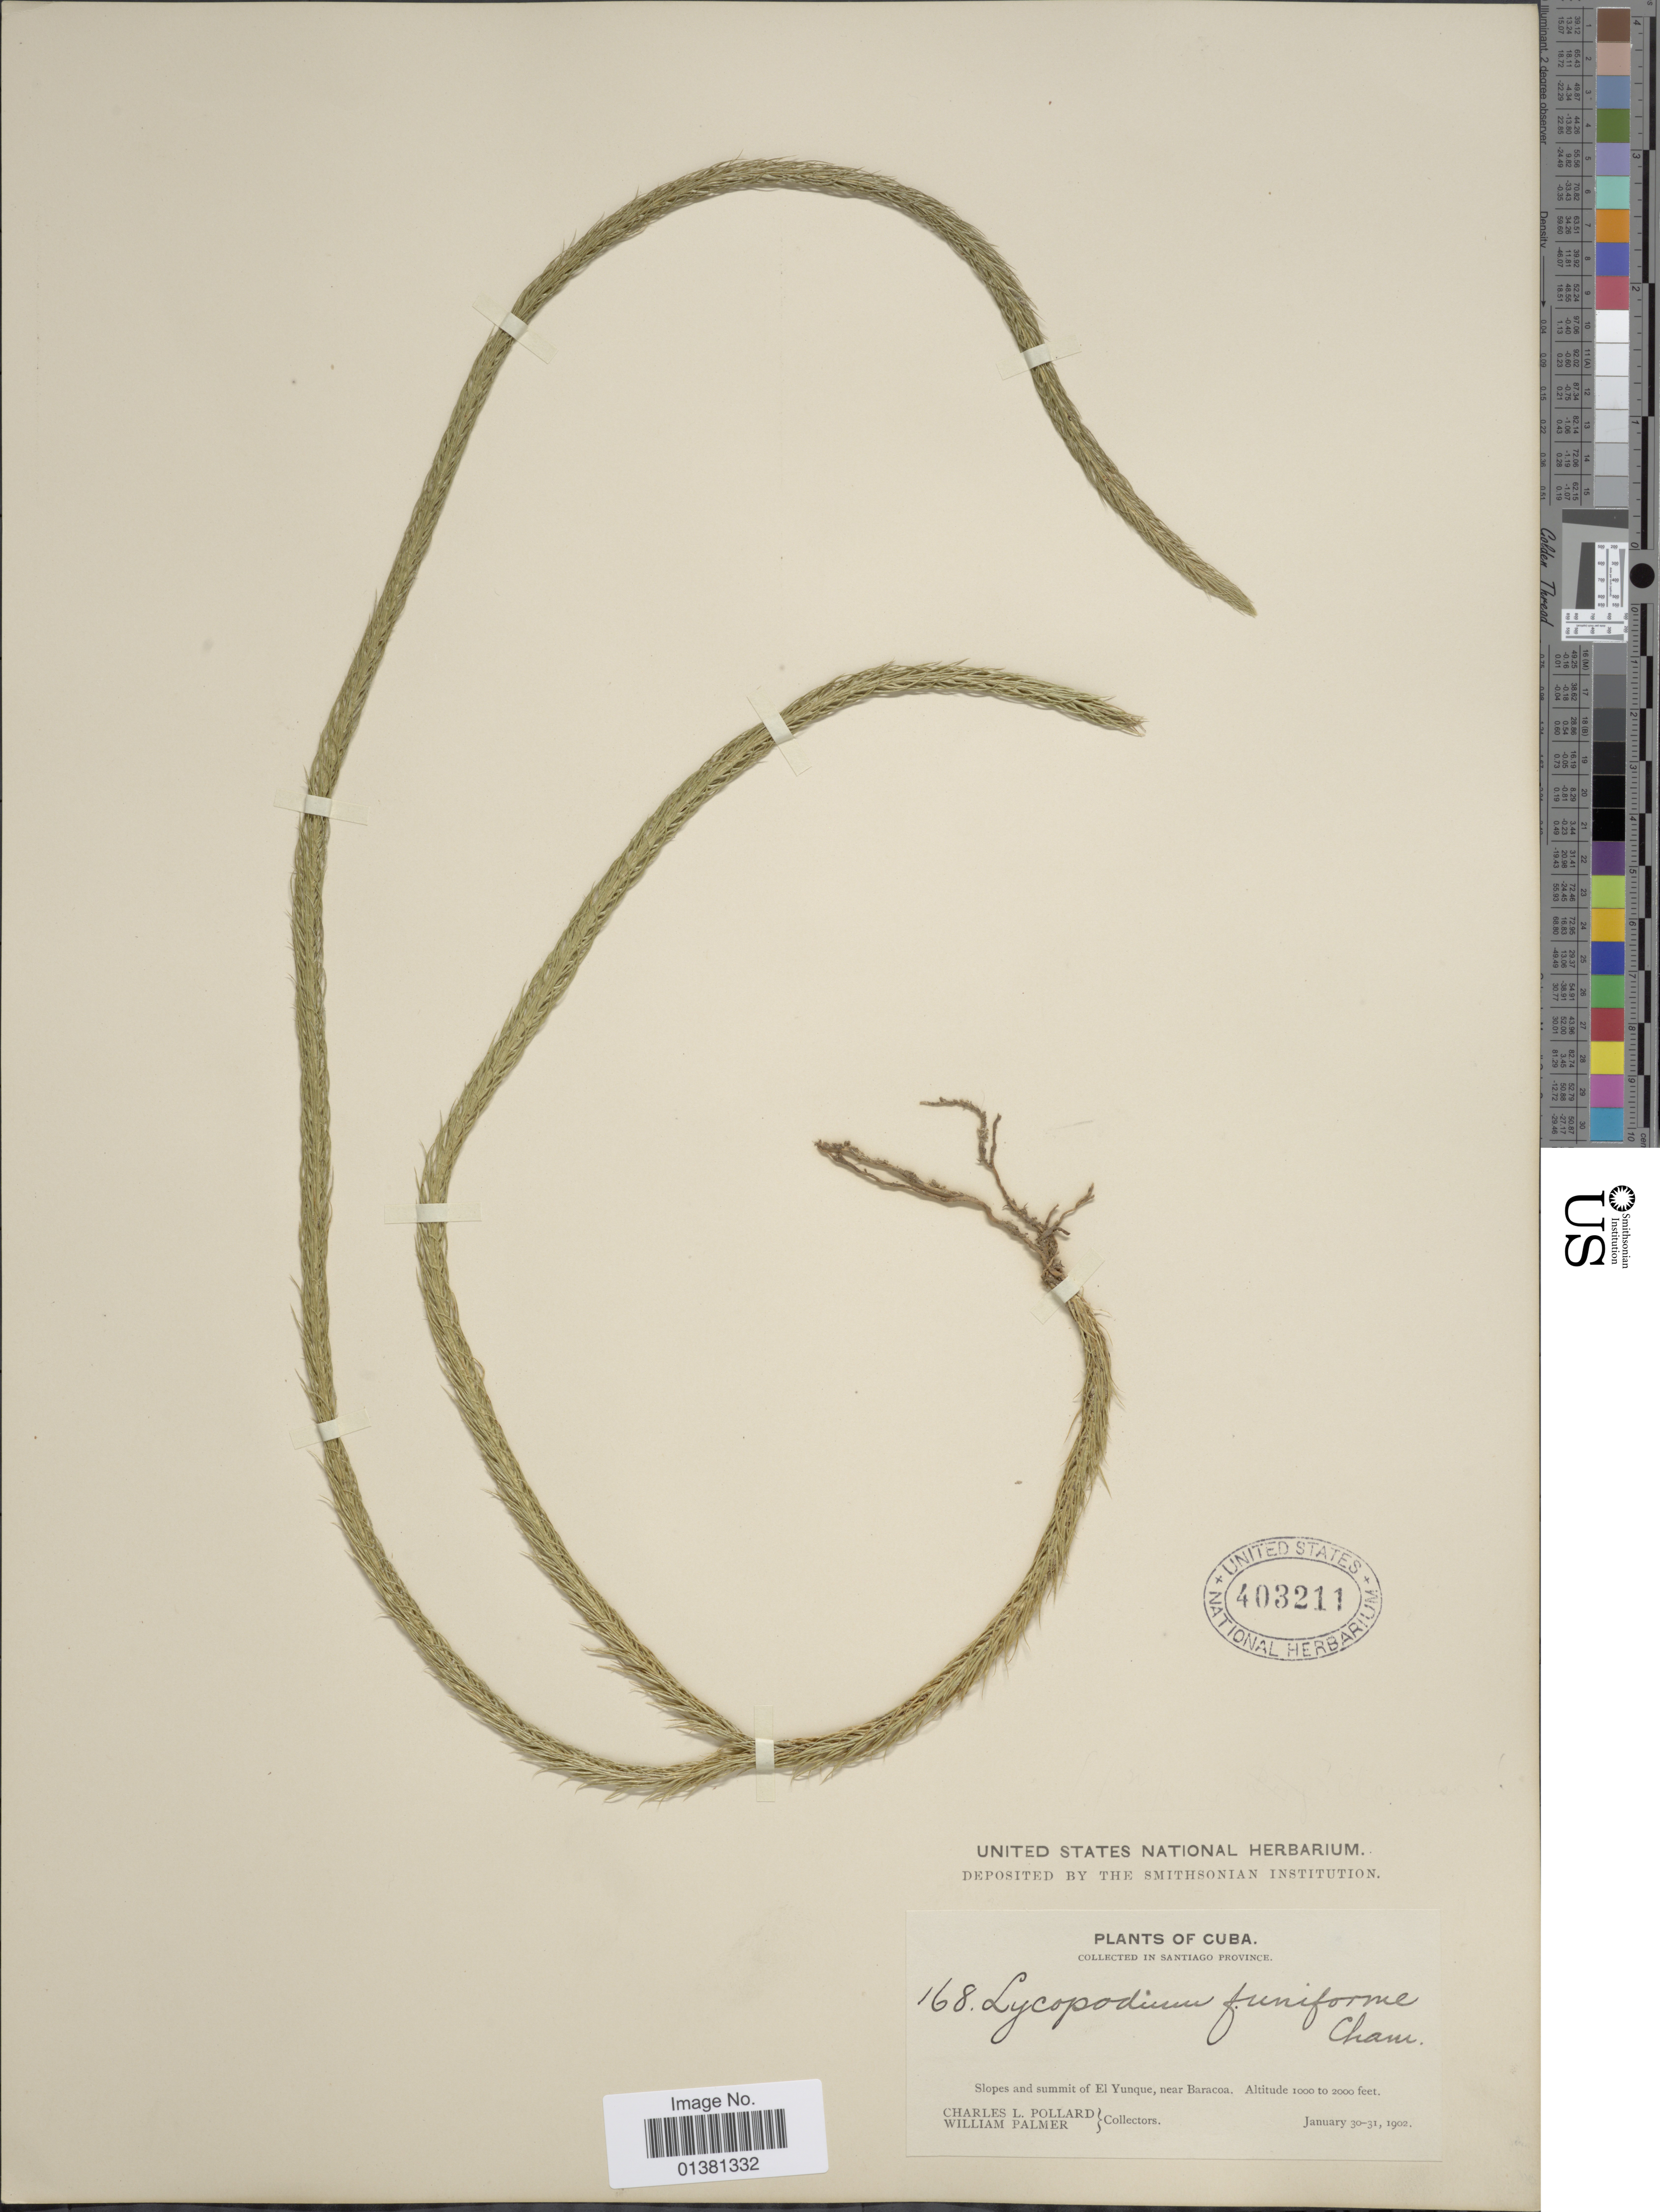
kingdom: Plantae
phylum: Tracheophyta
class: Lycopodiopsida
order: Lycopodiales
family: Lycopodiaceae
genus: Phlegmariurus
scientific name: Phlegmariurus funiformis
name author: (Cham. & Spring) B. Øllg.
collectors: C. L. Pollard & W. Palmer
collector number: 168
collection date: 1902-01-30/1902-01-31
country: Cuba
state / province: Santiago de Cuba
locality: In Santiago Province, Slopes and summit of El Yunque, near Baracoa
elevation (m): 305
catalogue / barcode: US 403211